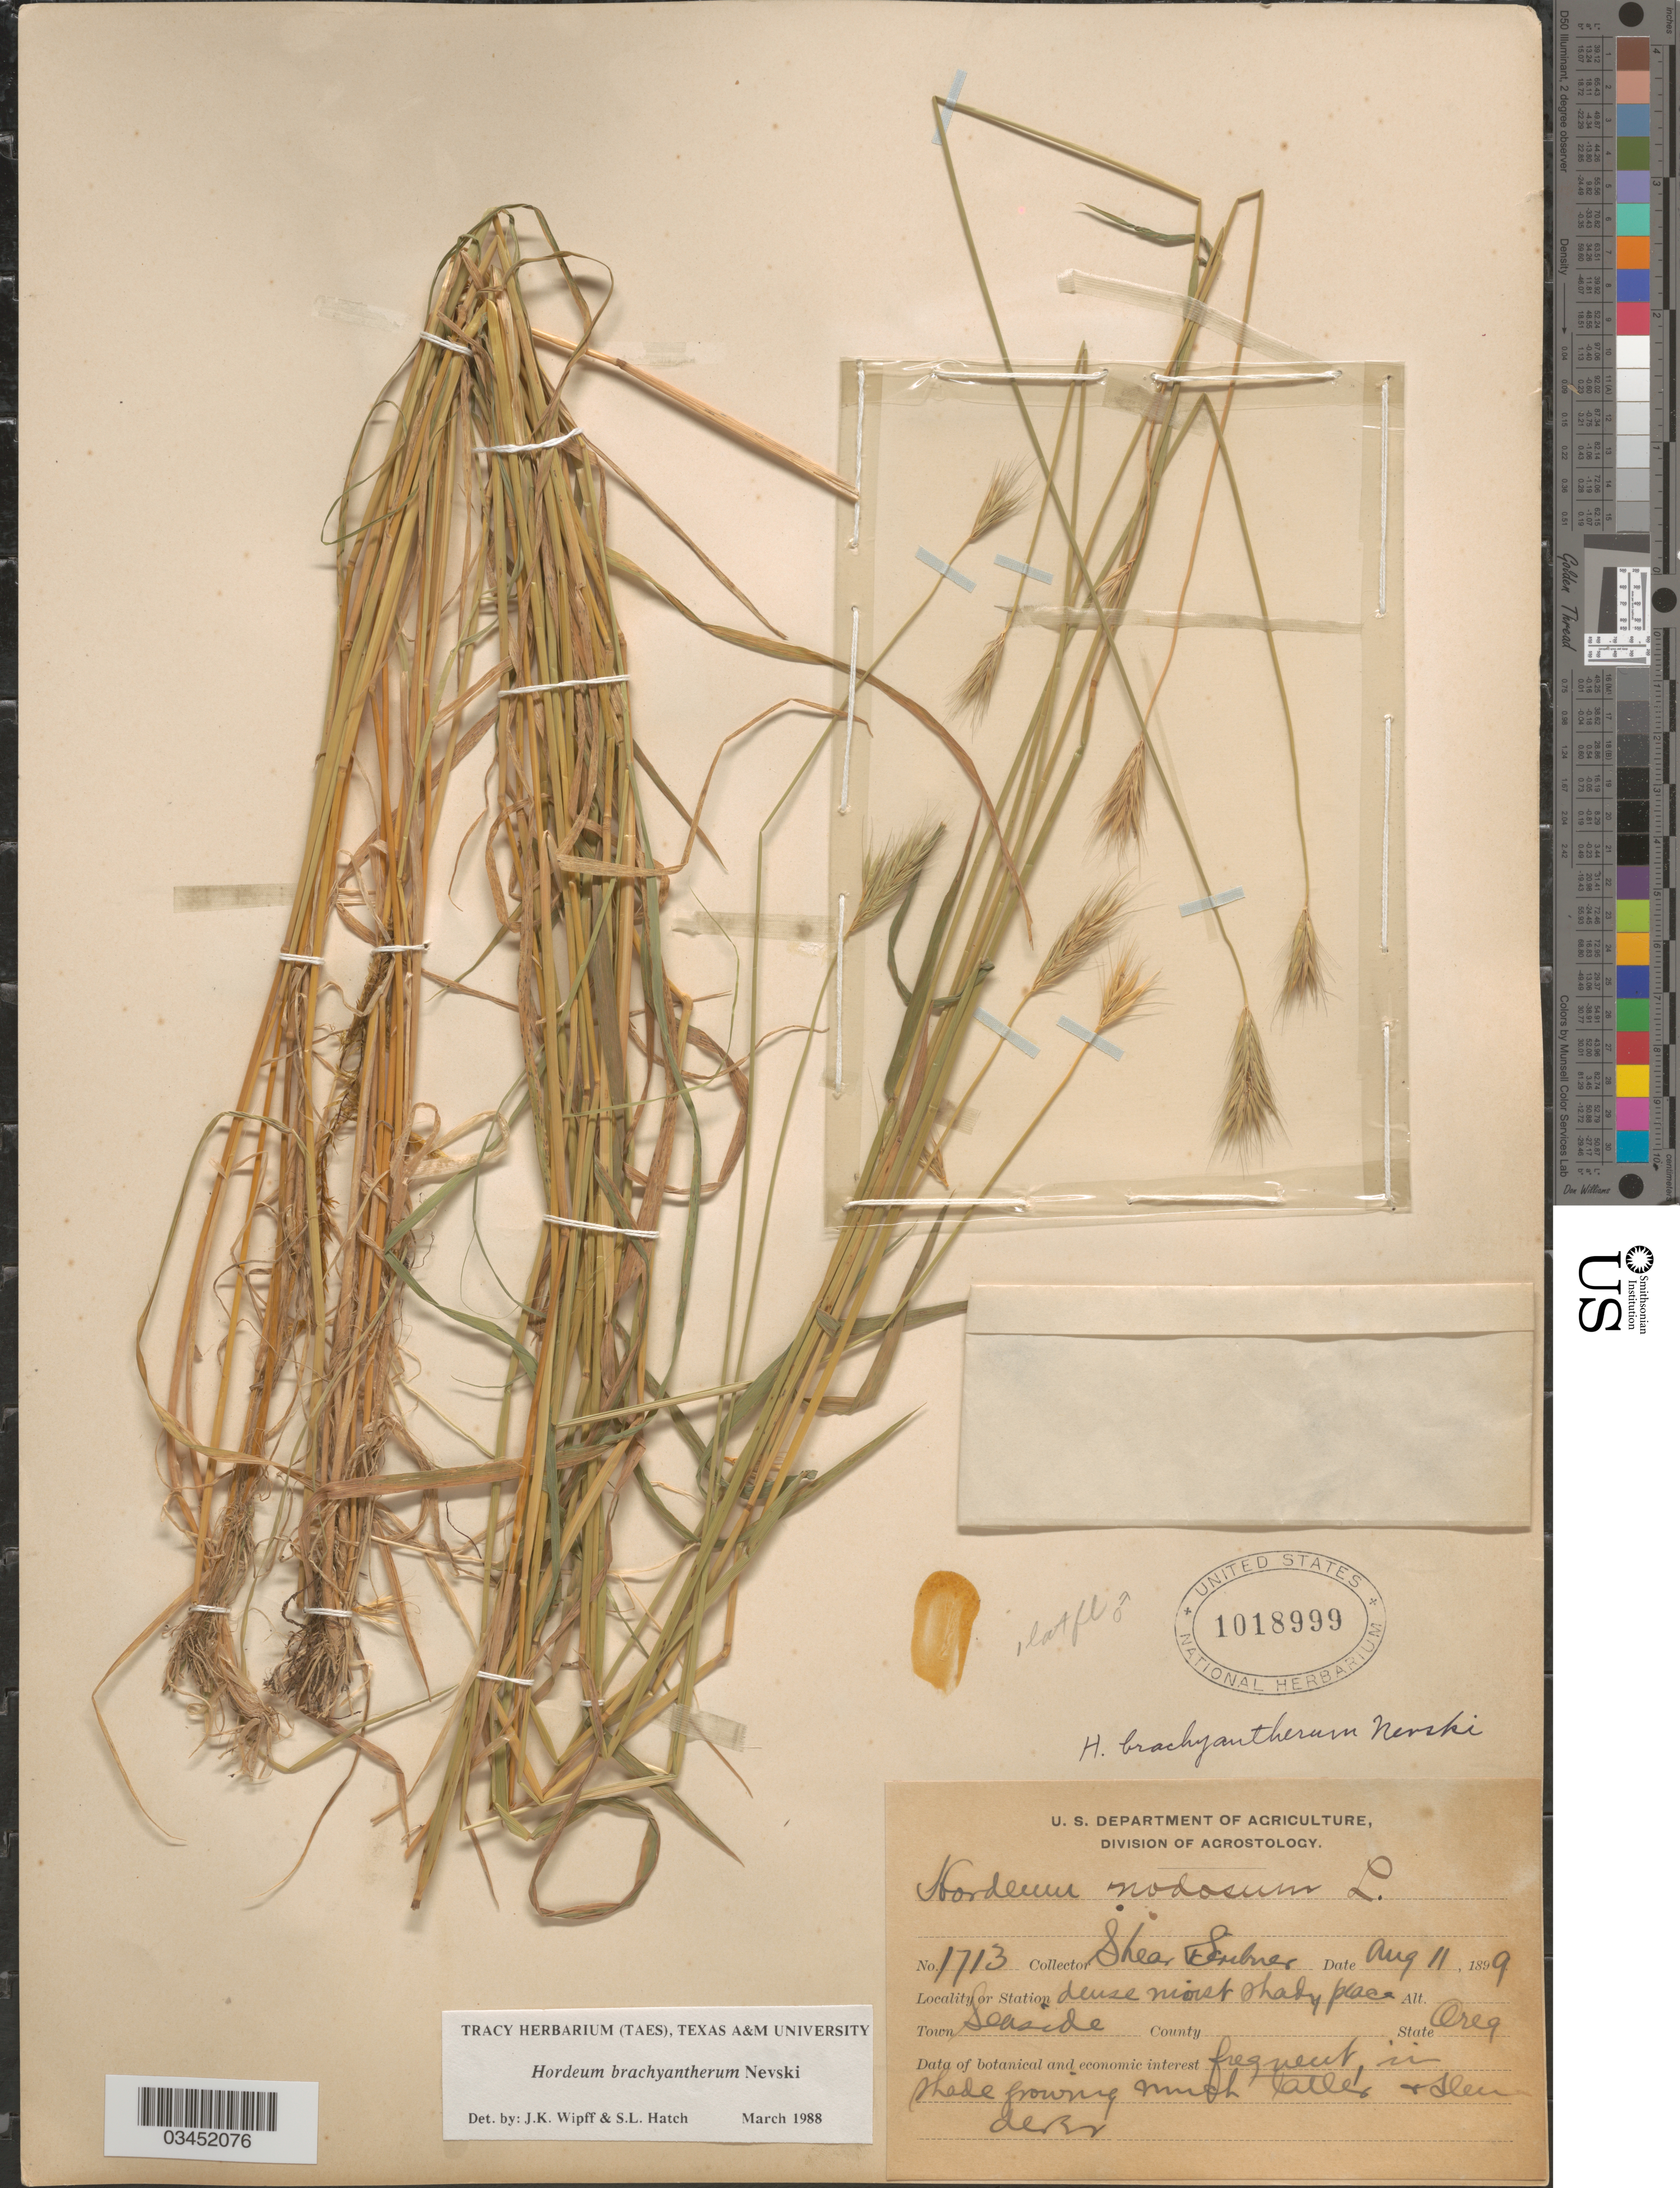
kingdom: Plantae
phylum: Tracheophyta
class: Liliopsida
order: Poales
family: Poaceae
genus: Hordeum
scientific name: Hordeum brachyantherum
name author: Nevski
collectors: -- Shear & Scribner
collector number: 1713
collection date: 1899-08-11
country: United States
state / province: Oregon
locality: Dense moist shady place. Town Seaside.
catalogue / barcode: US 1018999